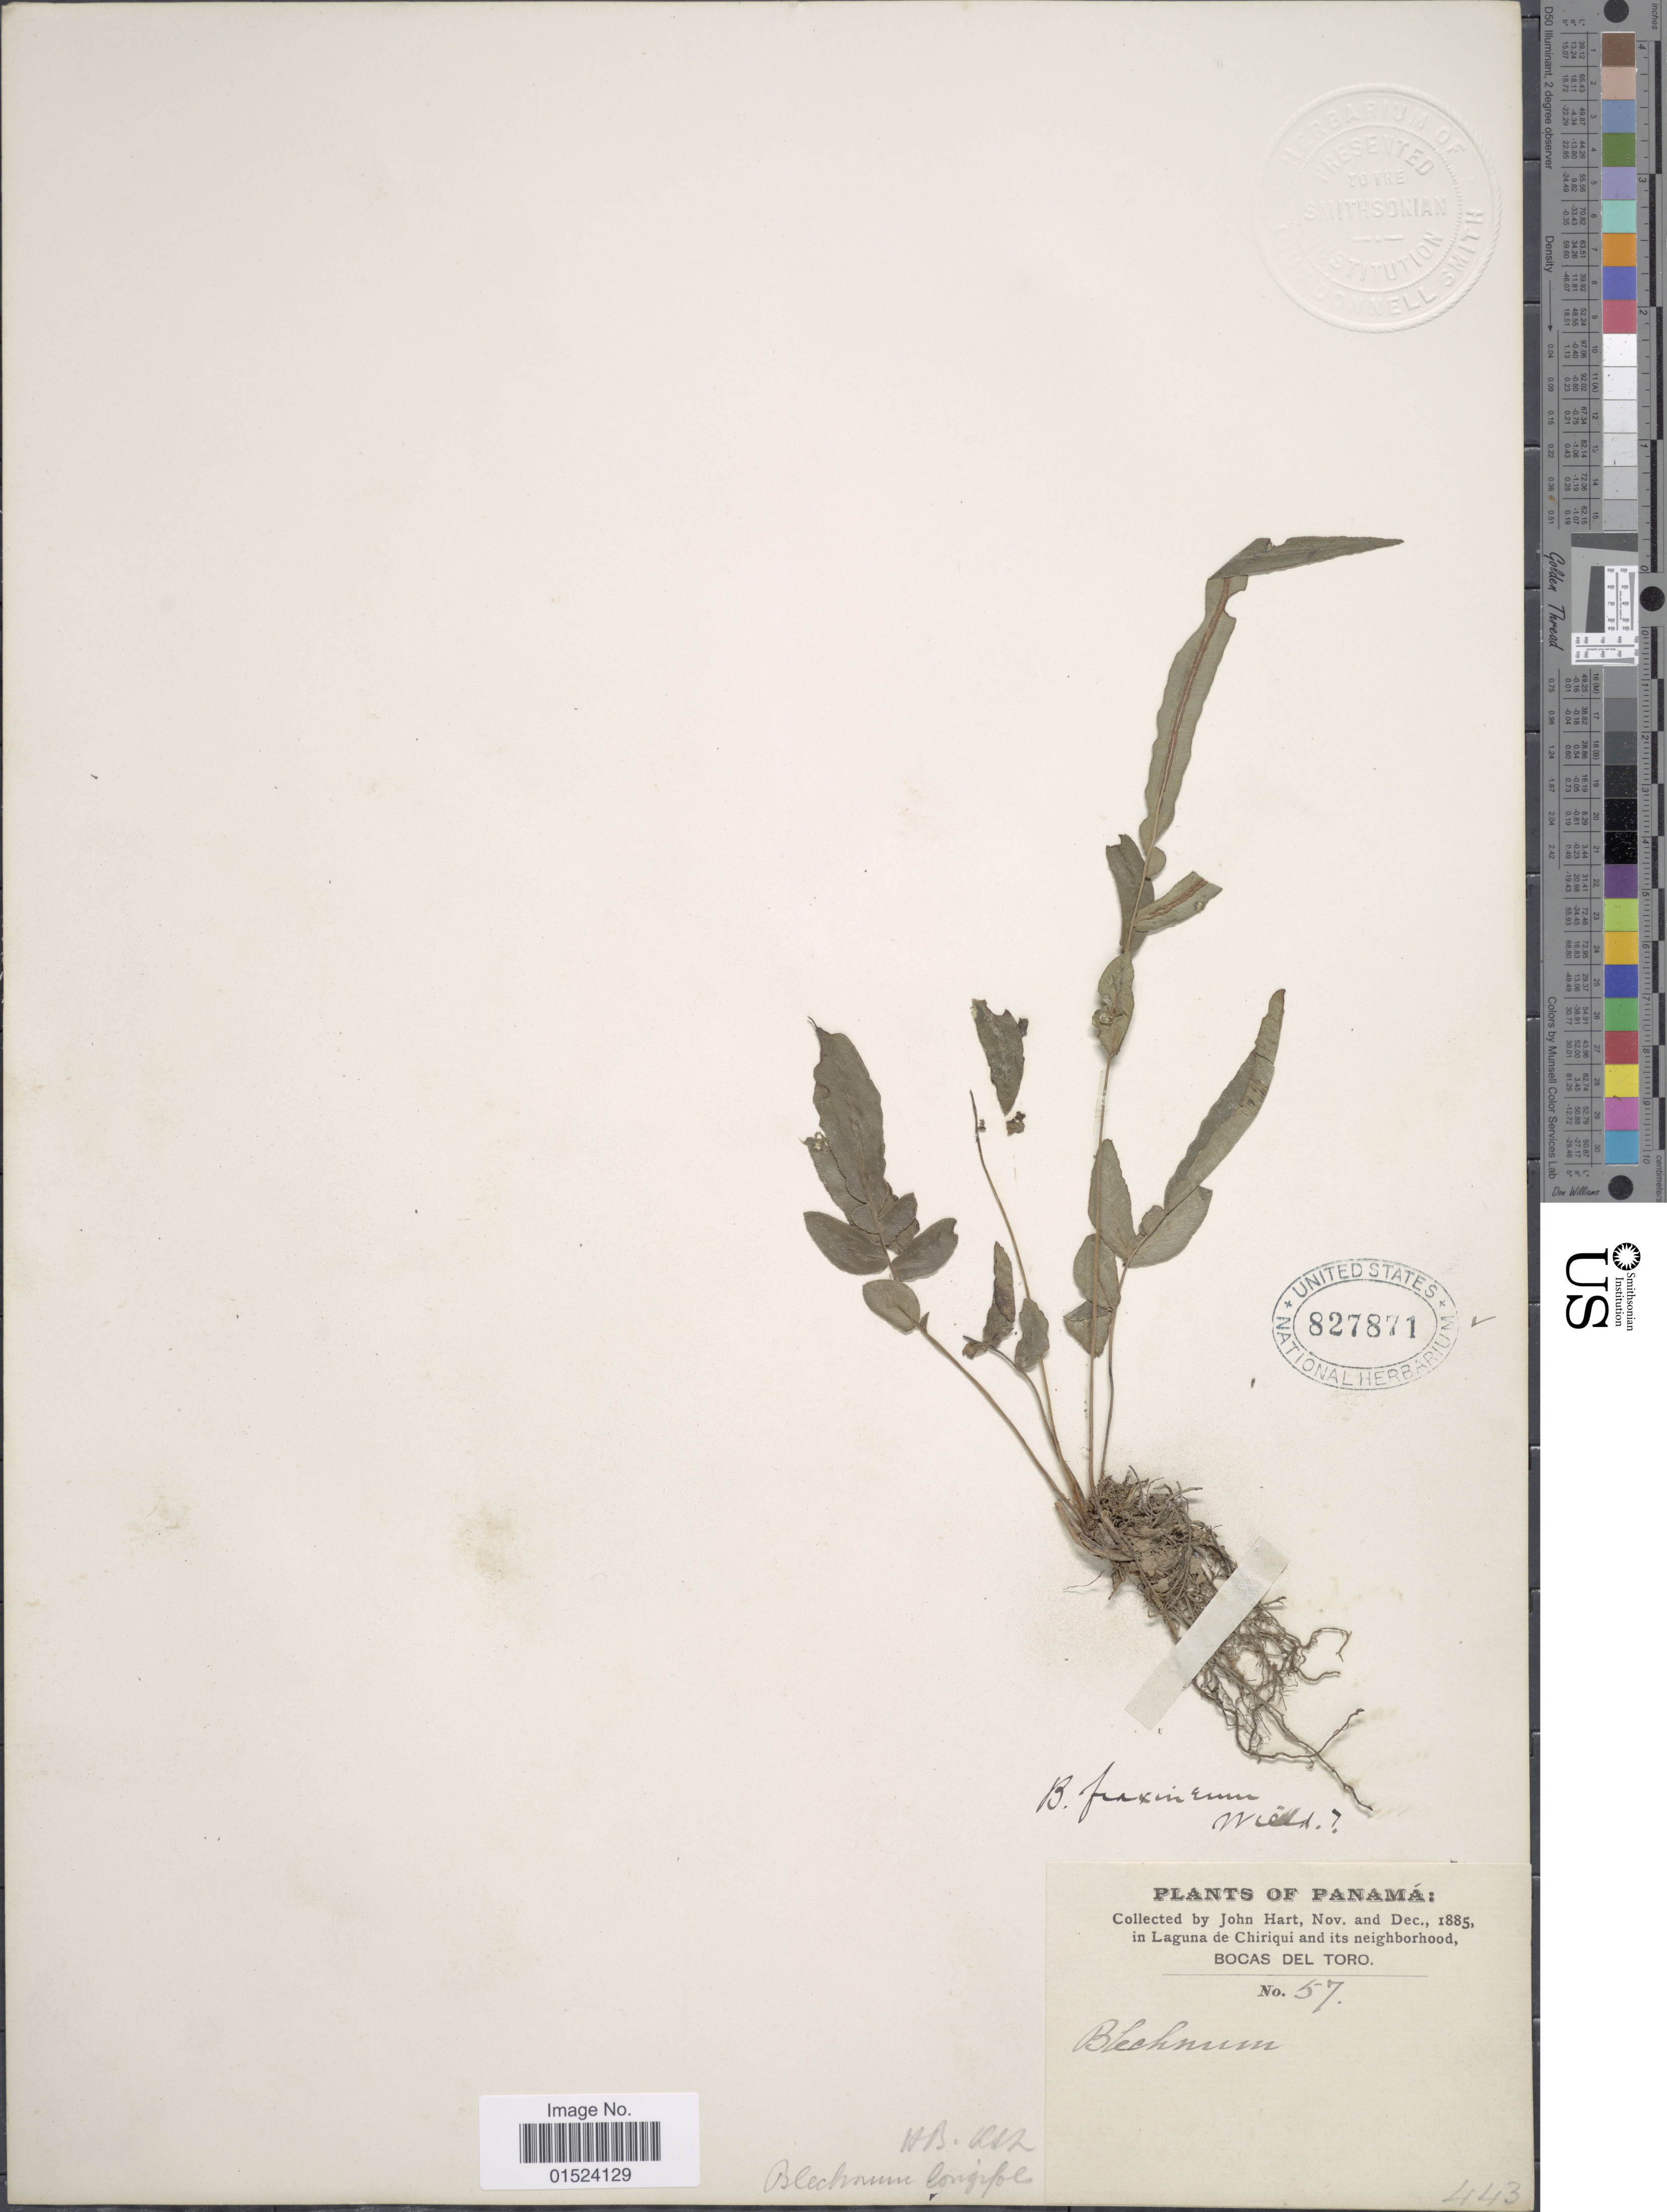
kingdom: Plantae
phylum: Tracheophyta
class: Polypodiopsida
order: Polypodiales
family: Blechnaceae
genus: Blechnum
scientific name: Blechnum gracile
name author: Kaulf.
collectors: J. H. Hart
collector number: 57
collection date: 1885-11/1885-12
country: Panama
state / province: Panamá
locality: In Laguna de Chiriqui and its neighborhood, Bocas del Toro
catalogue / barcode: US 827871